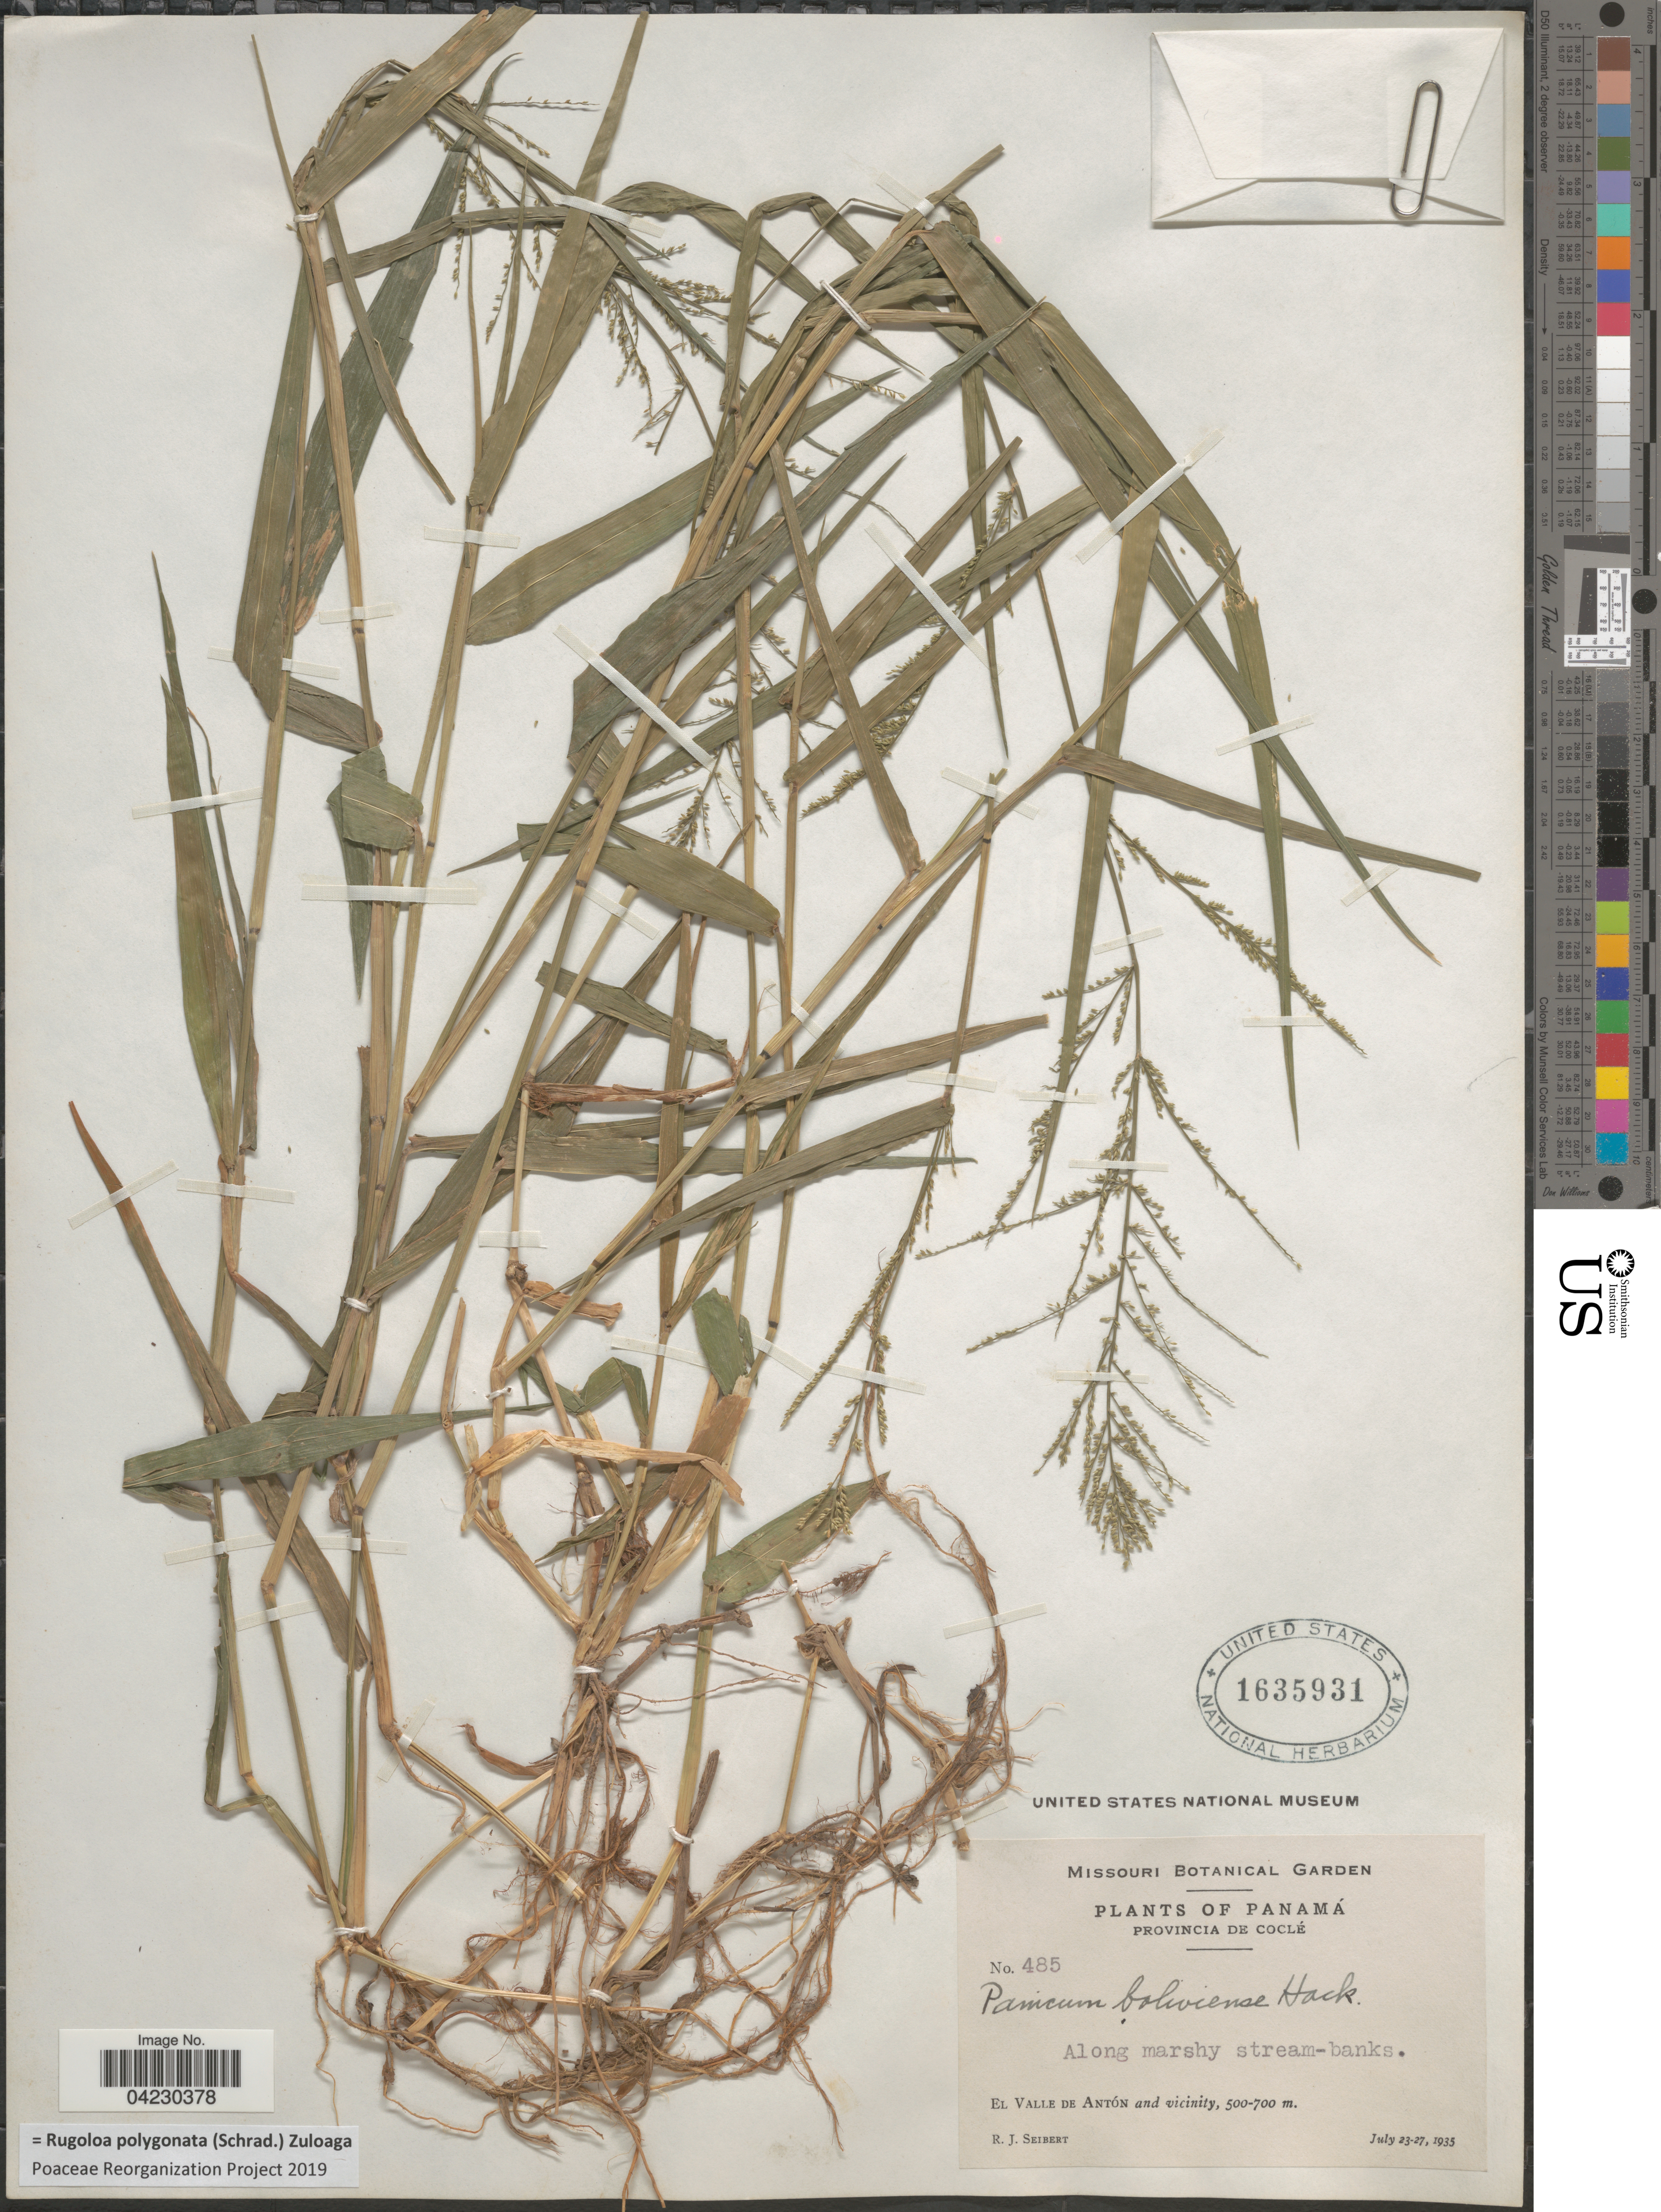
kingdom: Plantae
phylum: Tracheophyta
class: Liliopsida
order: Poales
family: Poaceae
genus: Rugoloa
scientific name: Rugoloa polygonata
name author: (Schrad.) Zuloaga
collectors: R. J. Seibert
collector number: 485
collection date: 1935-07-23/1935-07-27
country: Panama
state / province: Cocle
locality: Along marshy stream-banks. El Valle de Antón and vicinity.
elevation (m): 500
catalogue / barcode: US 1635931